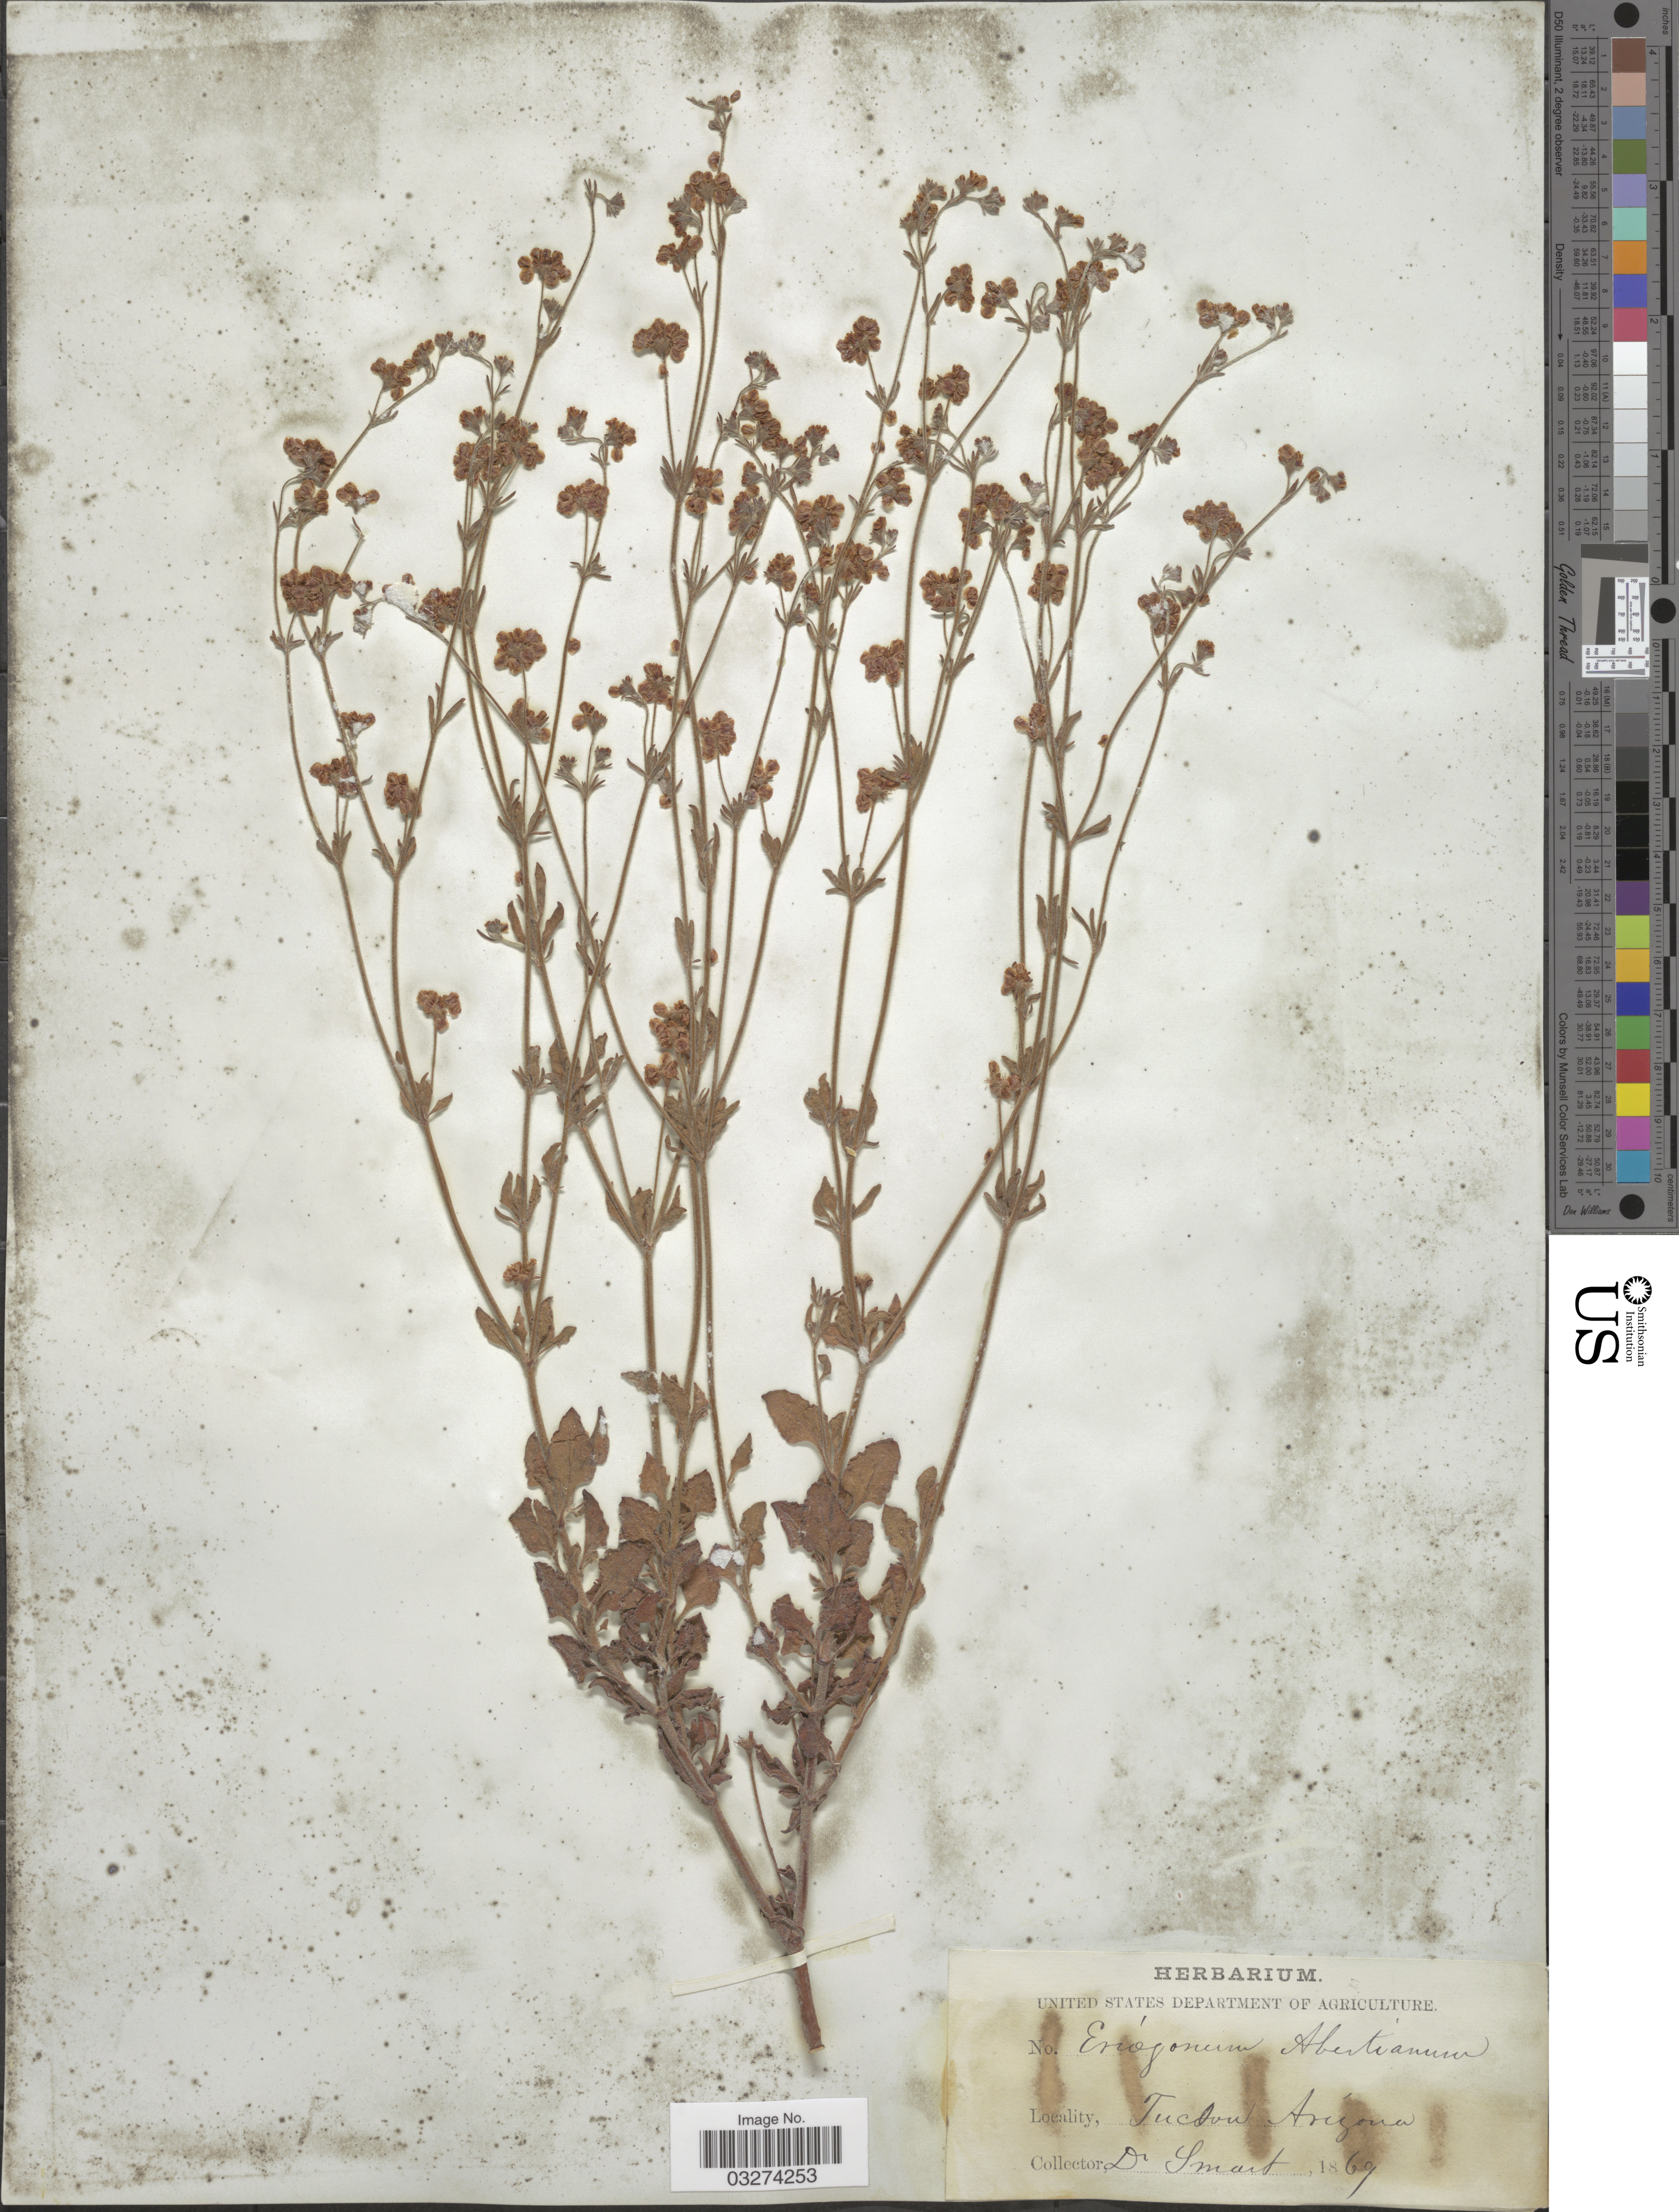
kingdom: Plantae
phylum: Tracheophyta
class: Magnoliopsida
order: Caryophyllales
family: Polygonaceae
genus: Eriogonum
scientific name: Eriogonum abertianum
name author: Torr.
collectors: -. Smart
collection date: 1869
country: United States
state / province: Arizona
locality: Tucson.